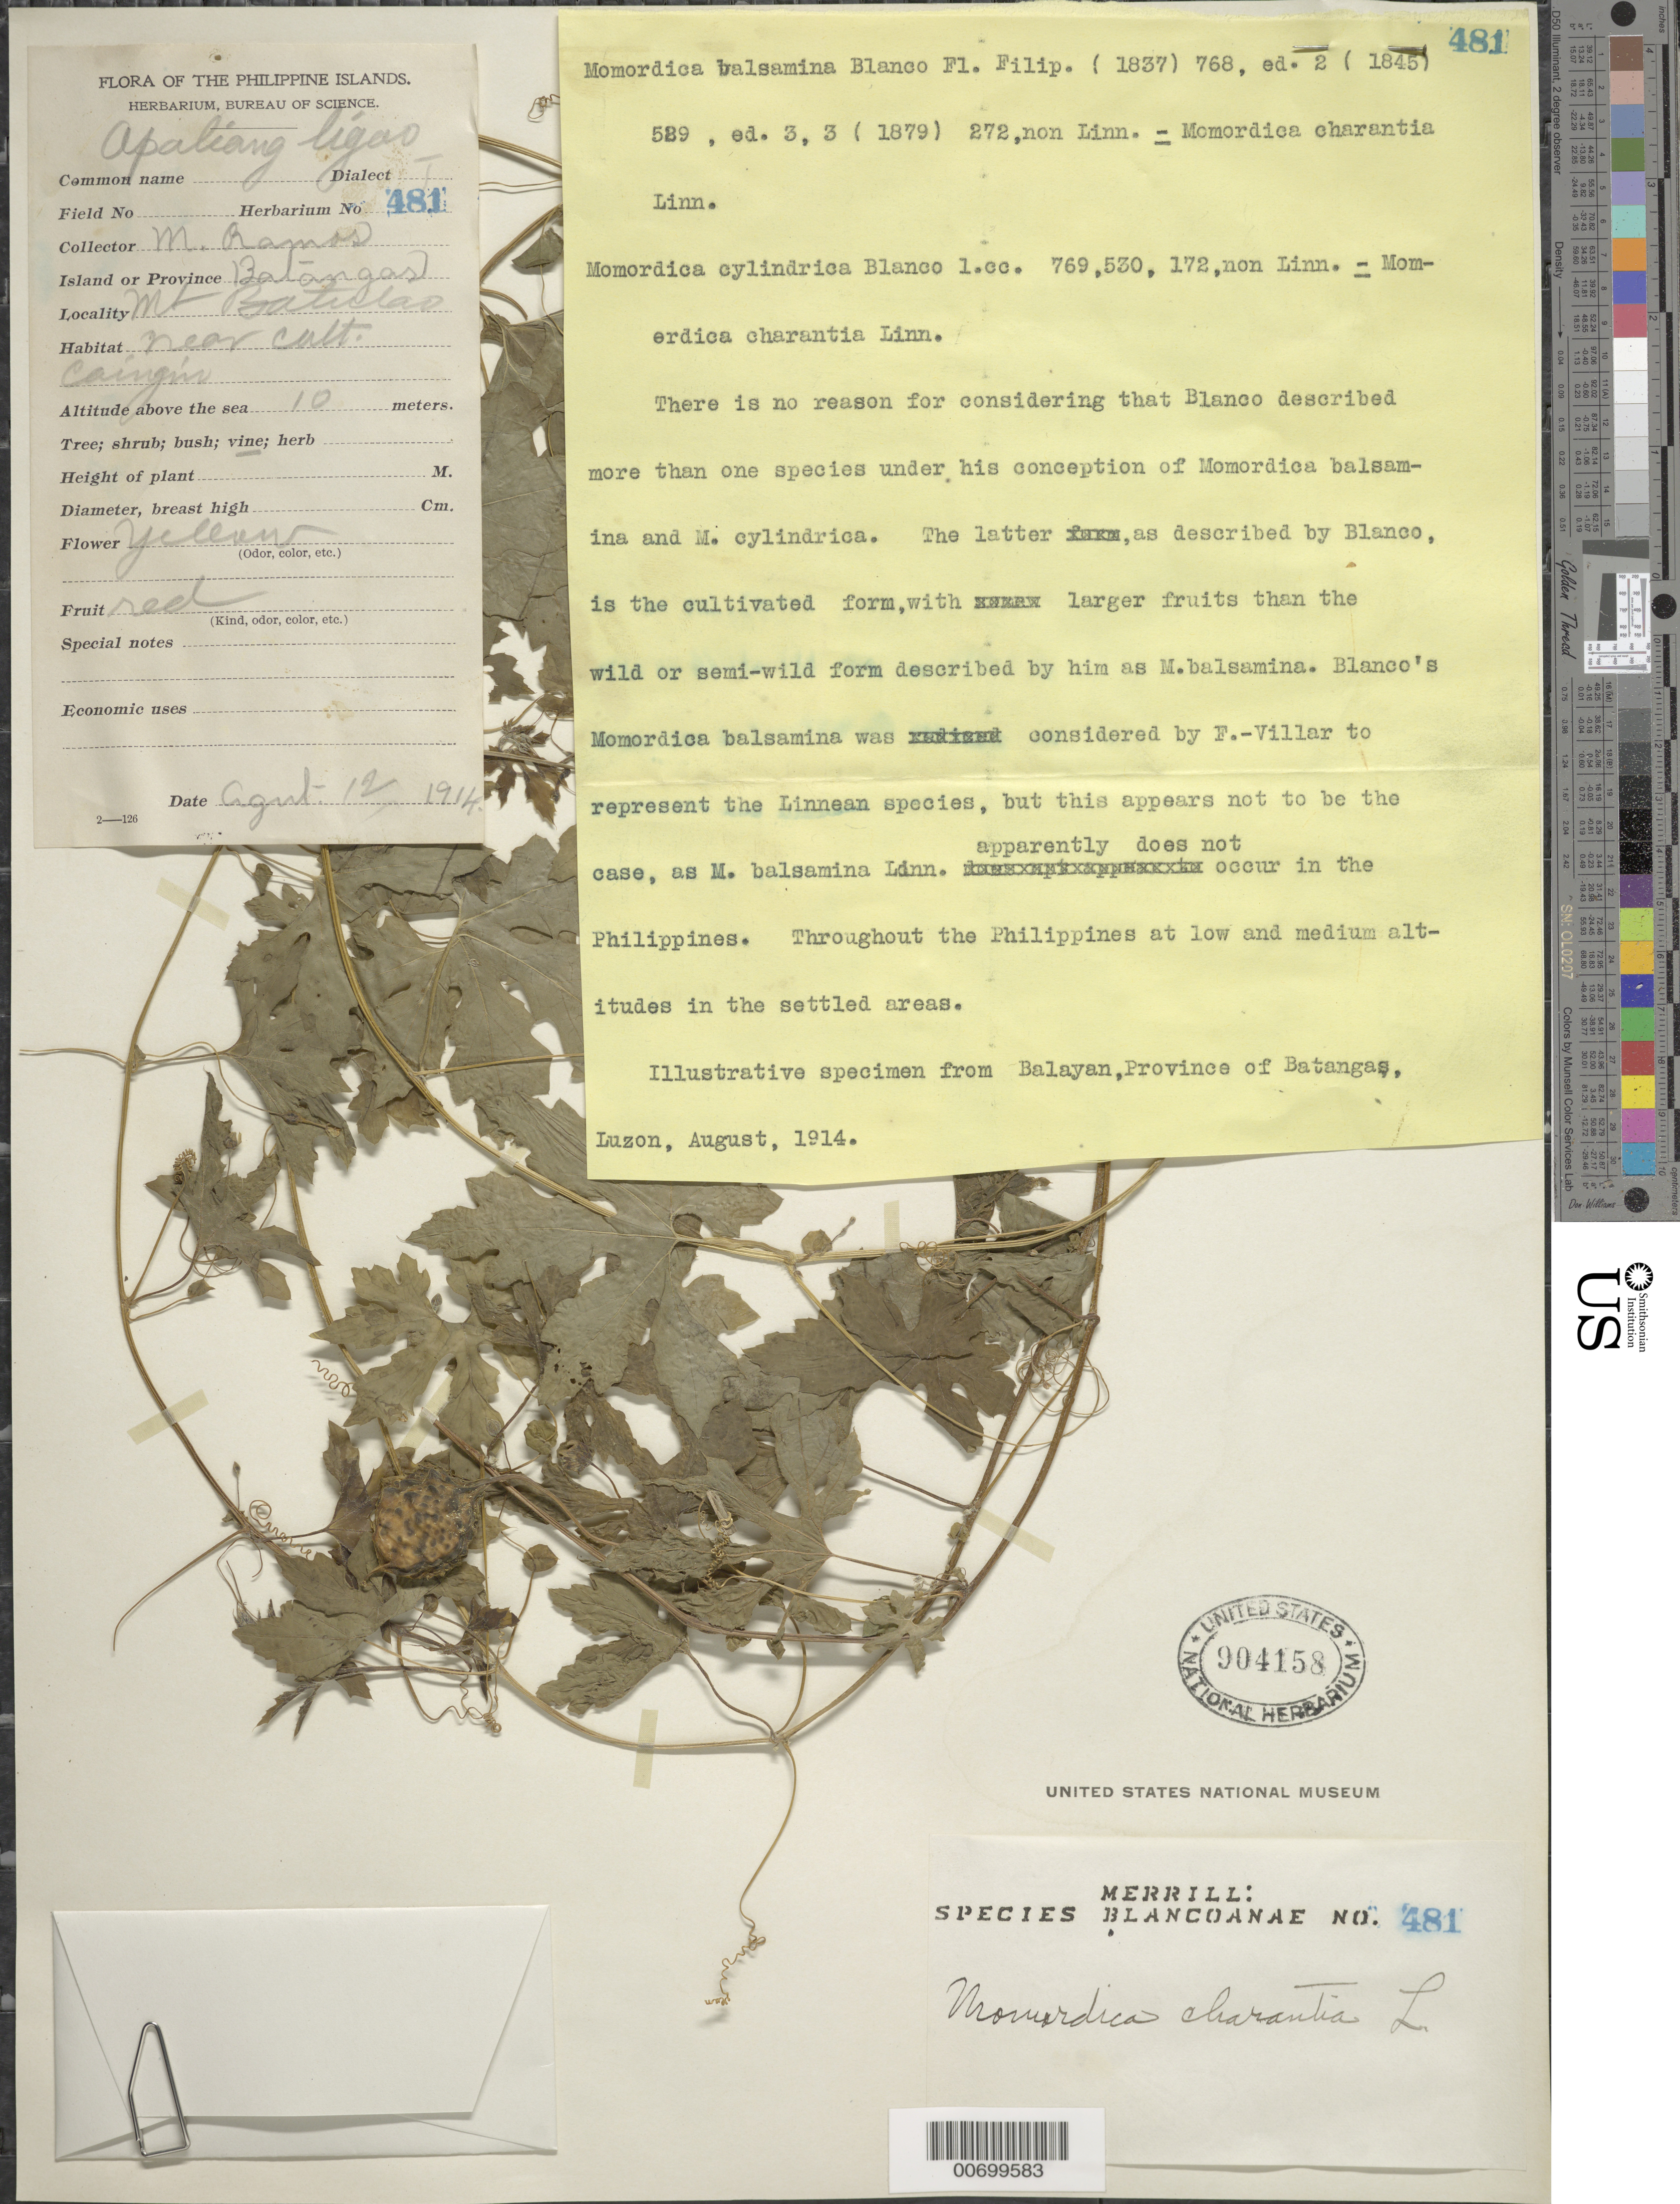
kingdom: Plantae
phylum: Tracheophyta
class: Magnoliopsida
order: Cucurbitales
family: Cucurbitaceae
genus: Momordica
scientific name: Momordica charantia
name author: L.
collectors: M. Ramos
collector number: Sp. Blancoan. 0481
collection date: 1914-08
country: Philippines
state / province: Calabarzon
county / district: Batangas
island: Luzon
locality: Mt. Batualo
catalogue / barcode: US 904158